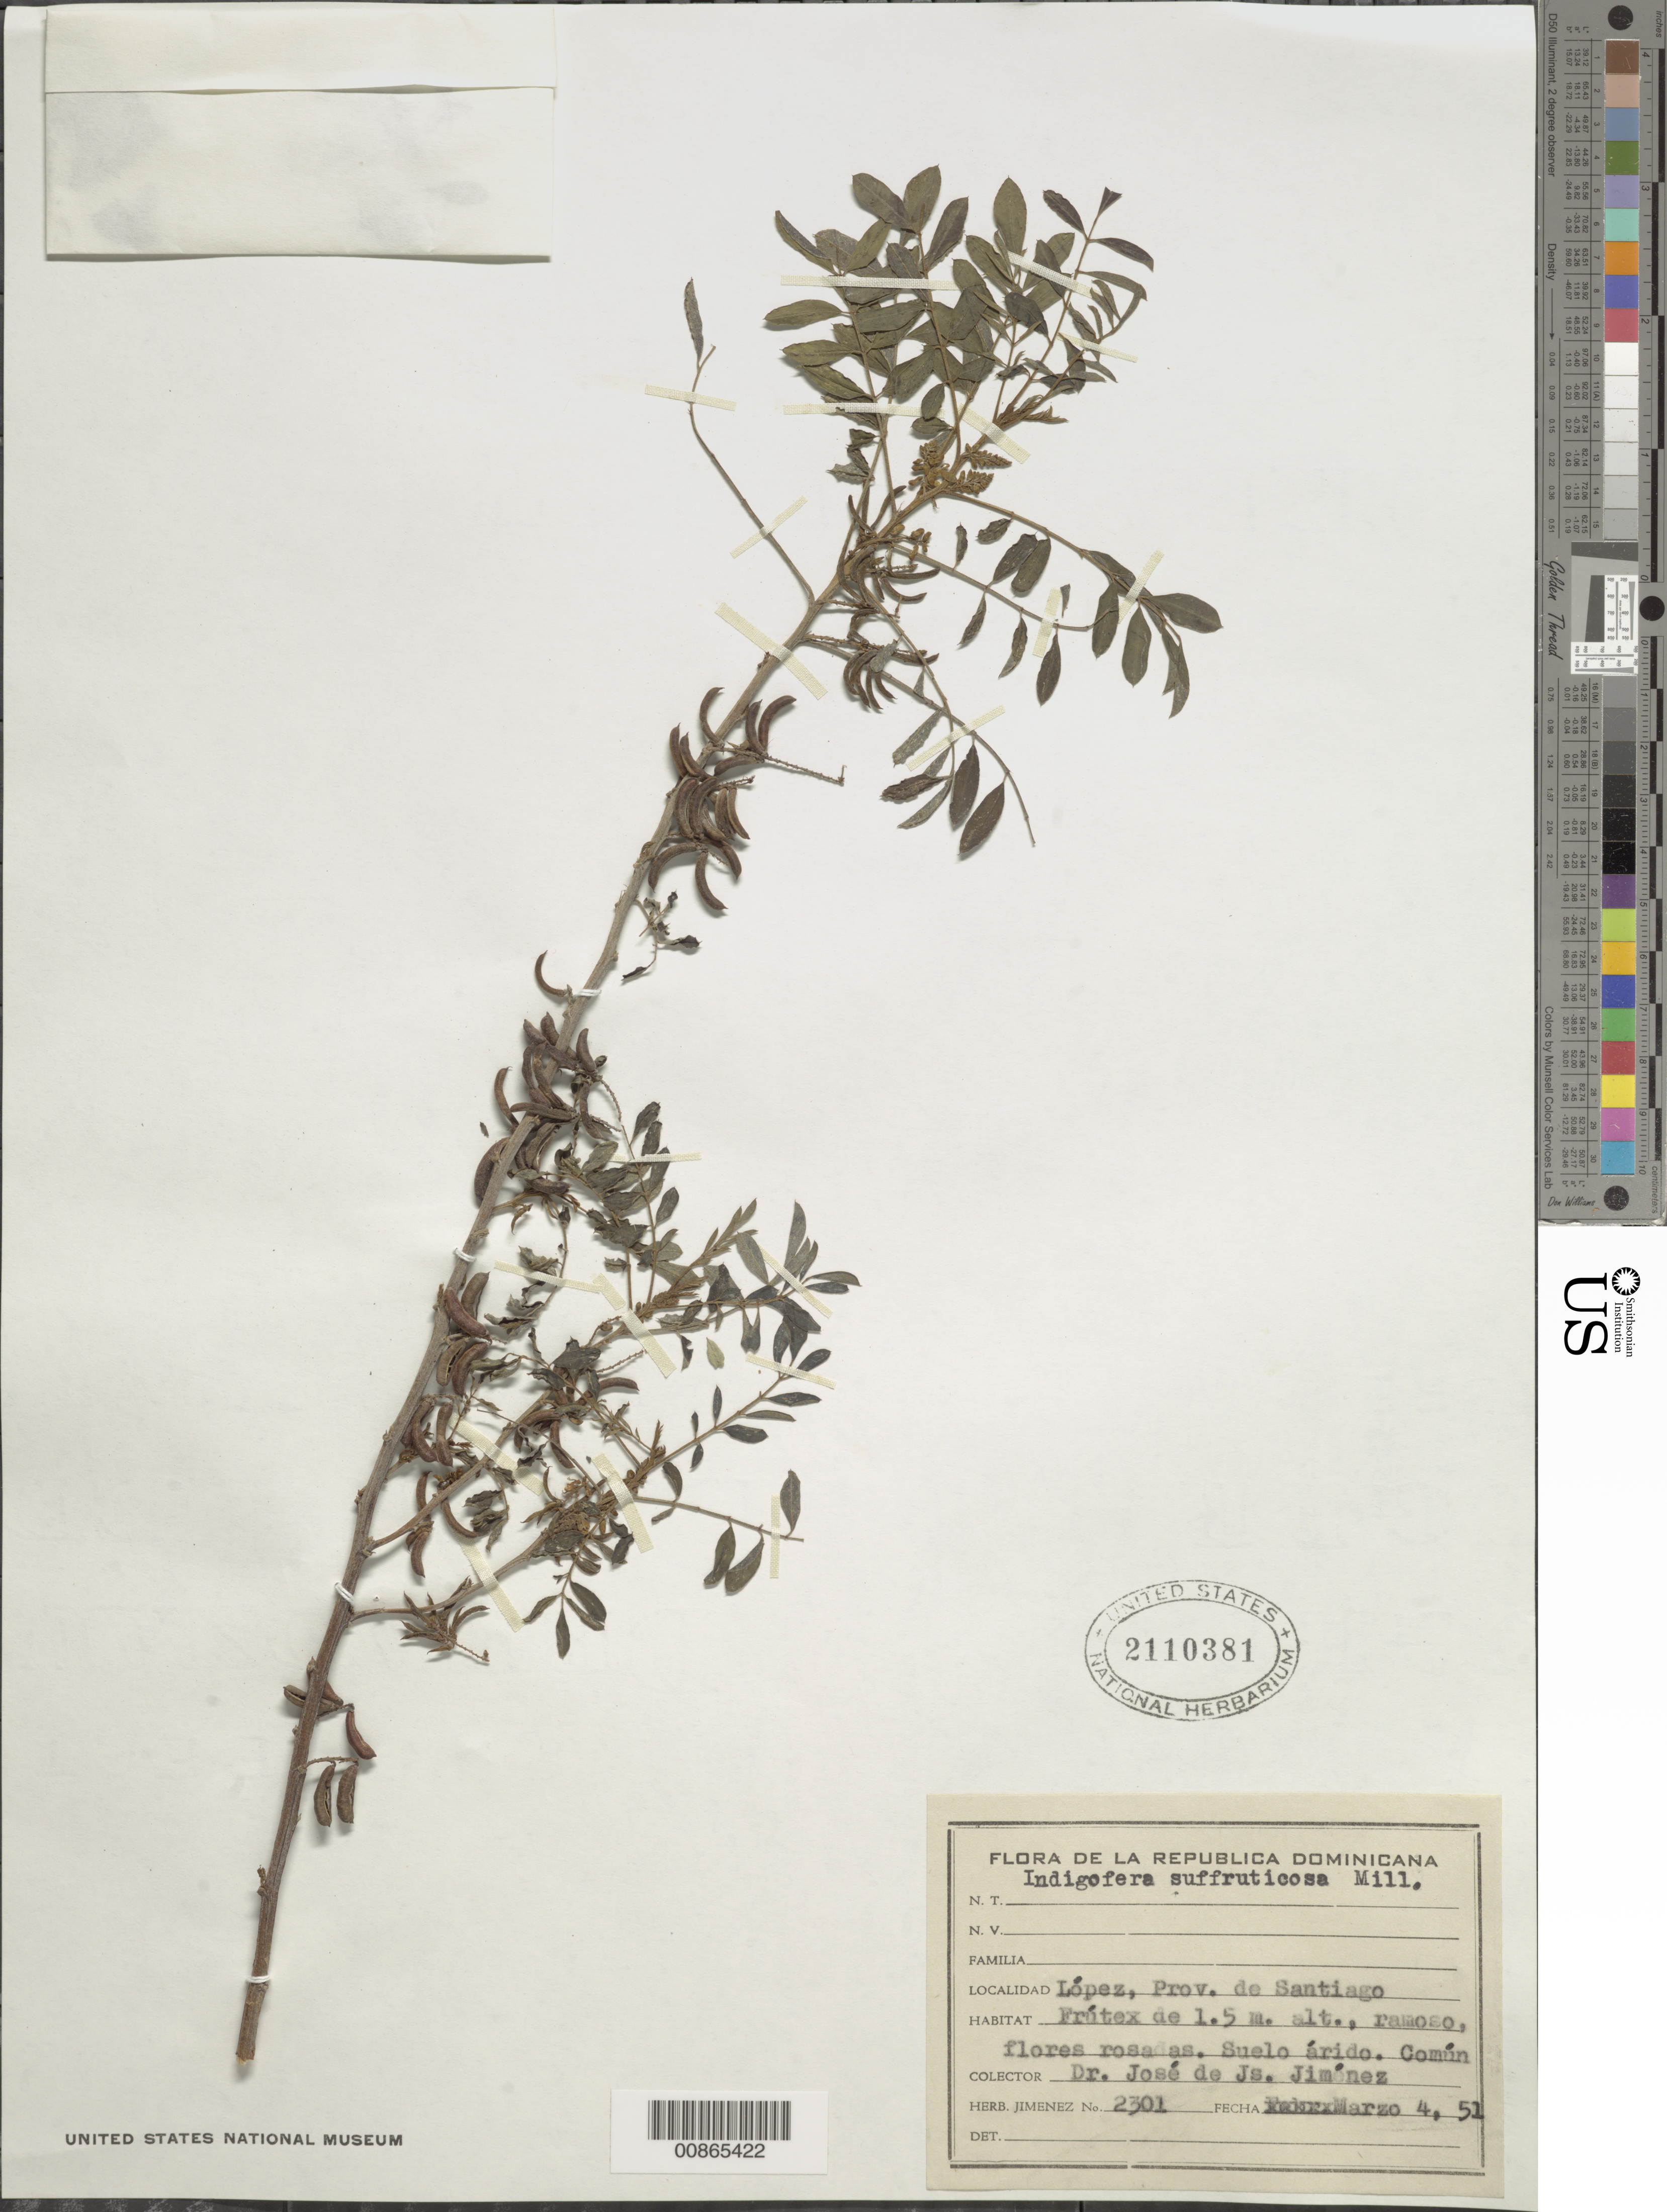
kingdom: Plantae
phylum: Tracheophyta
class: Magnoliopsida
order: Fabales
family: Fabaceae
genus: Indigofera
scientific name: Indigofera suffruticosa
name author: Mill.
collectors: J. J. Jiménez Almonte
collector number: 2301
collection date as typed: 04 Mar 1951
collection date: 1951-03-04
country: Dominican Republic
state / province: Santiago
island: Hispaniola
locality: López.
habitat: Suelo árido.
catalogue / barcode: US 2110381